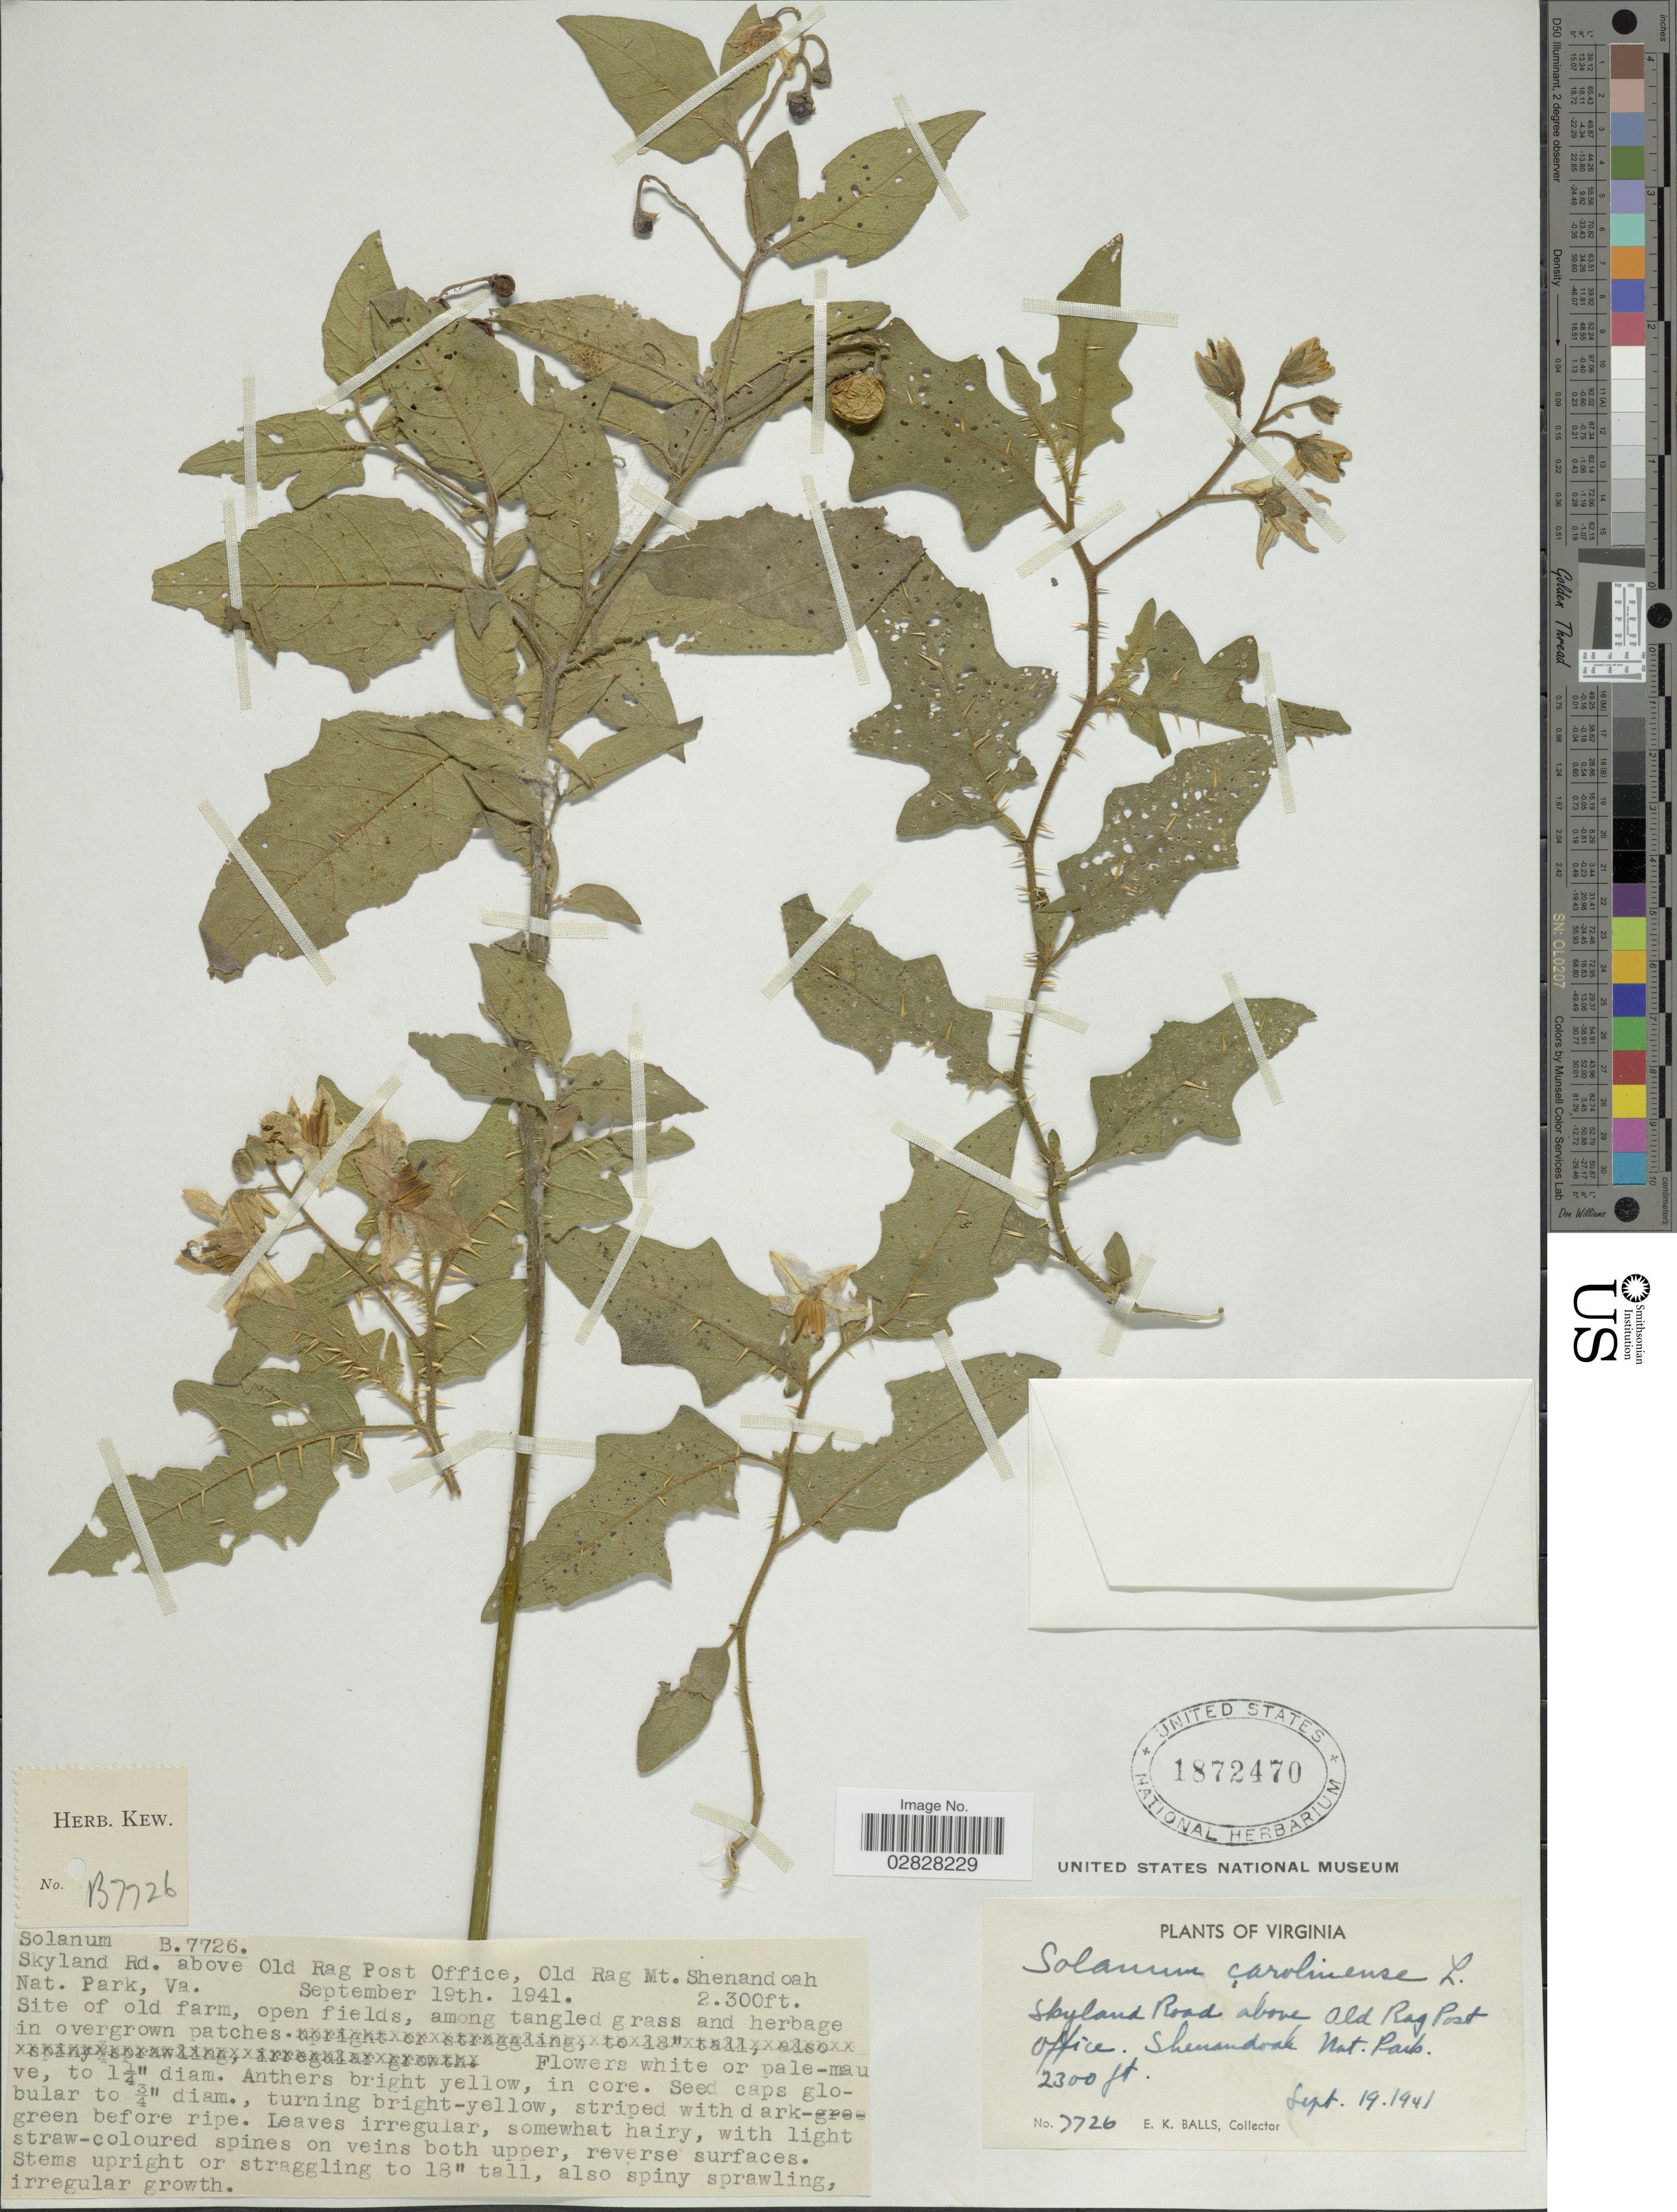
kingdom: Plantae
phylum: Tracheophyta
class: Magnoliopsida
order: Solanales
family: Solanaceae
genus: Solanum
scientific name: Solanum carolinense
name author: L.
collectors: E. K. Balls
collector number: B7726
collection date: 1941-09-19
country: United States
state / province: Virginia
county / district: Madison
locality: Skyland Rd. above Old Rag Post Office, Old Rag Mt. Shenandoah Nat. Park.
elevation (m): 701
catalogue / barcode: US 1872470